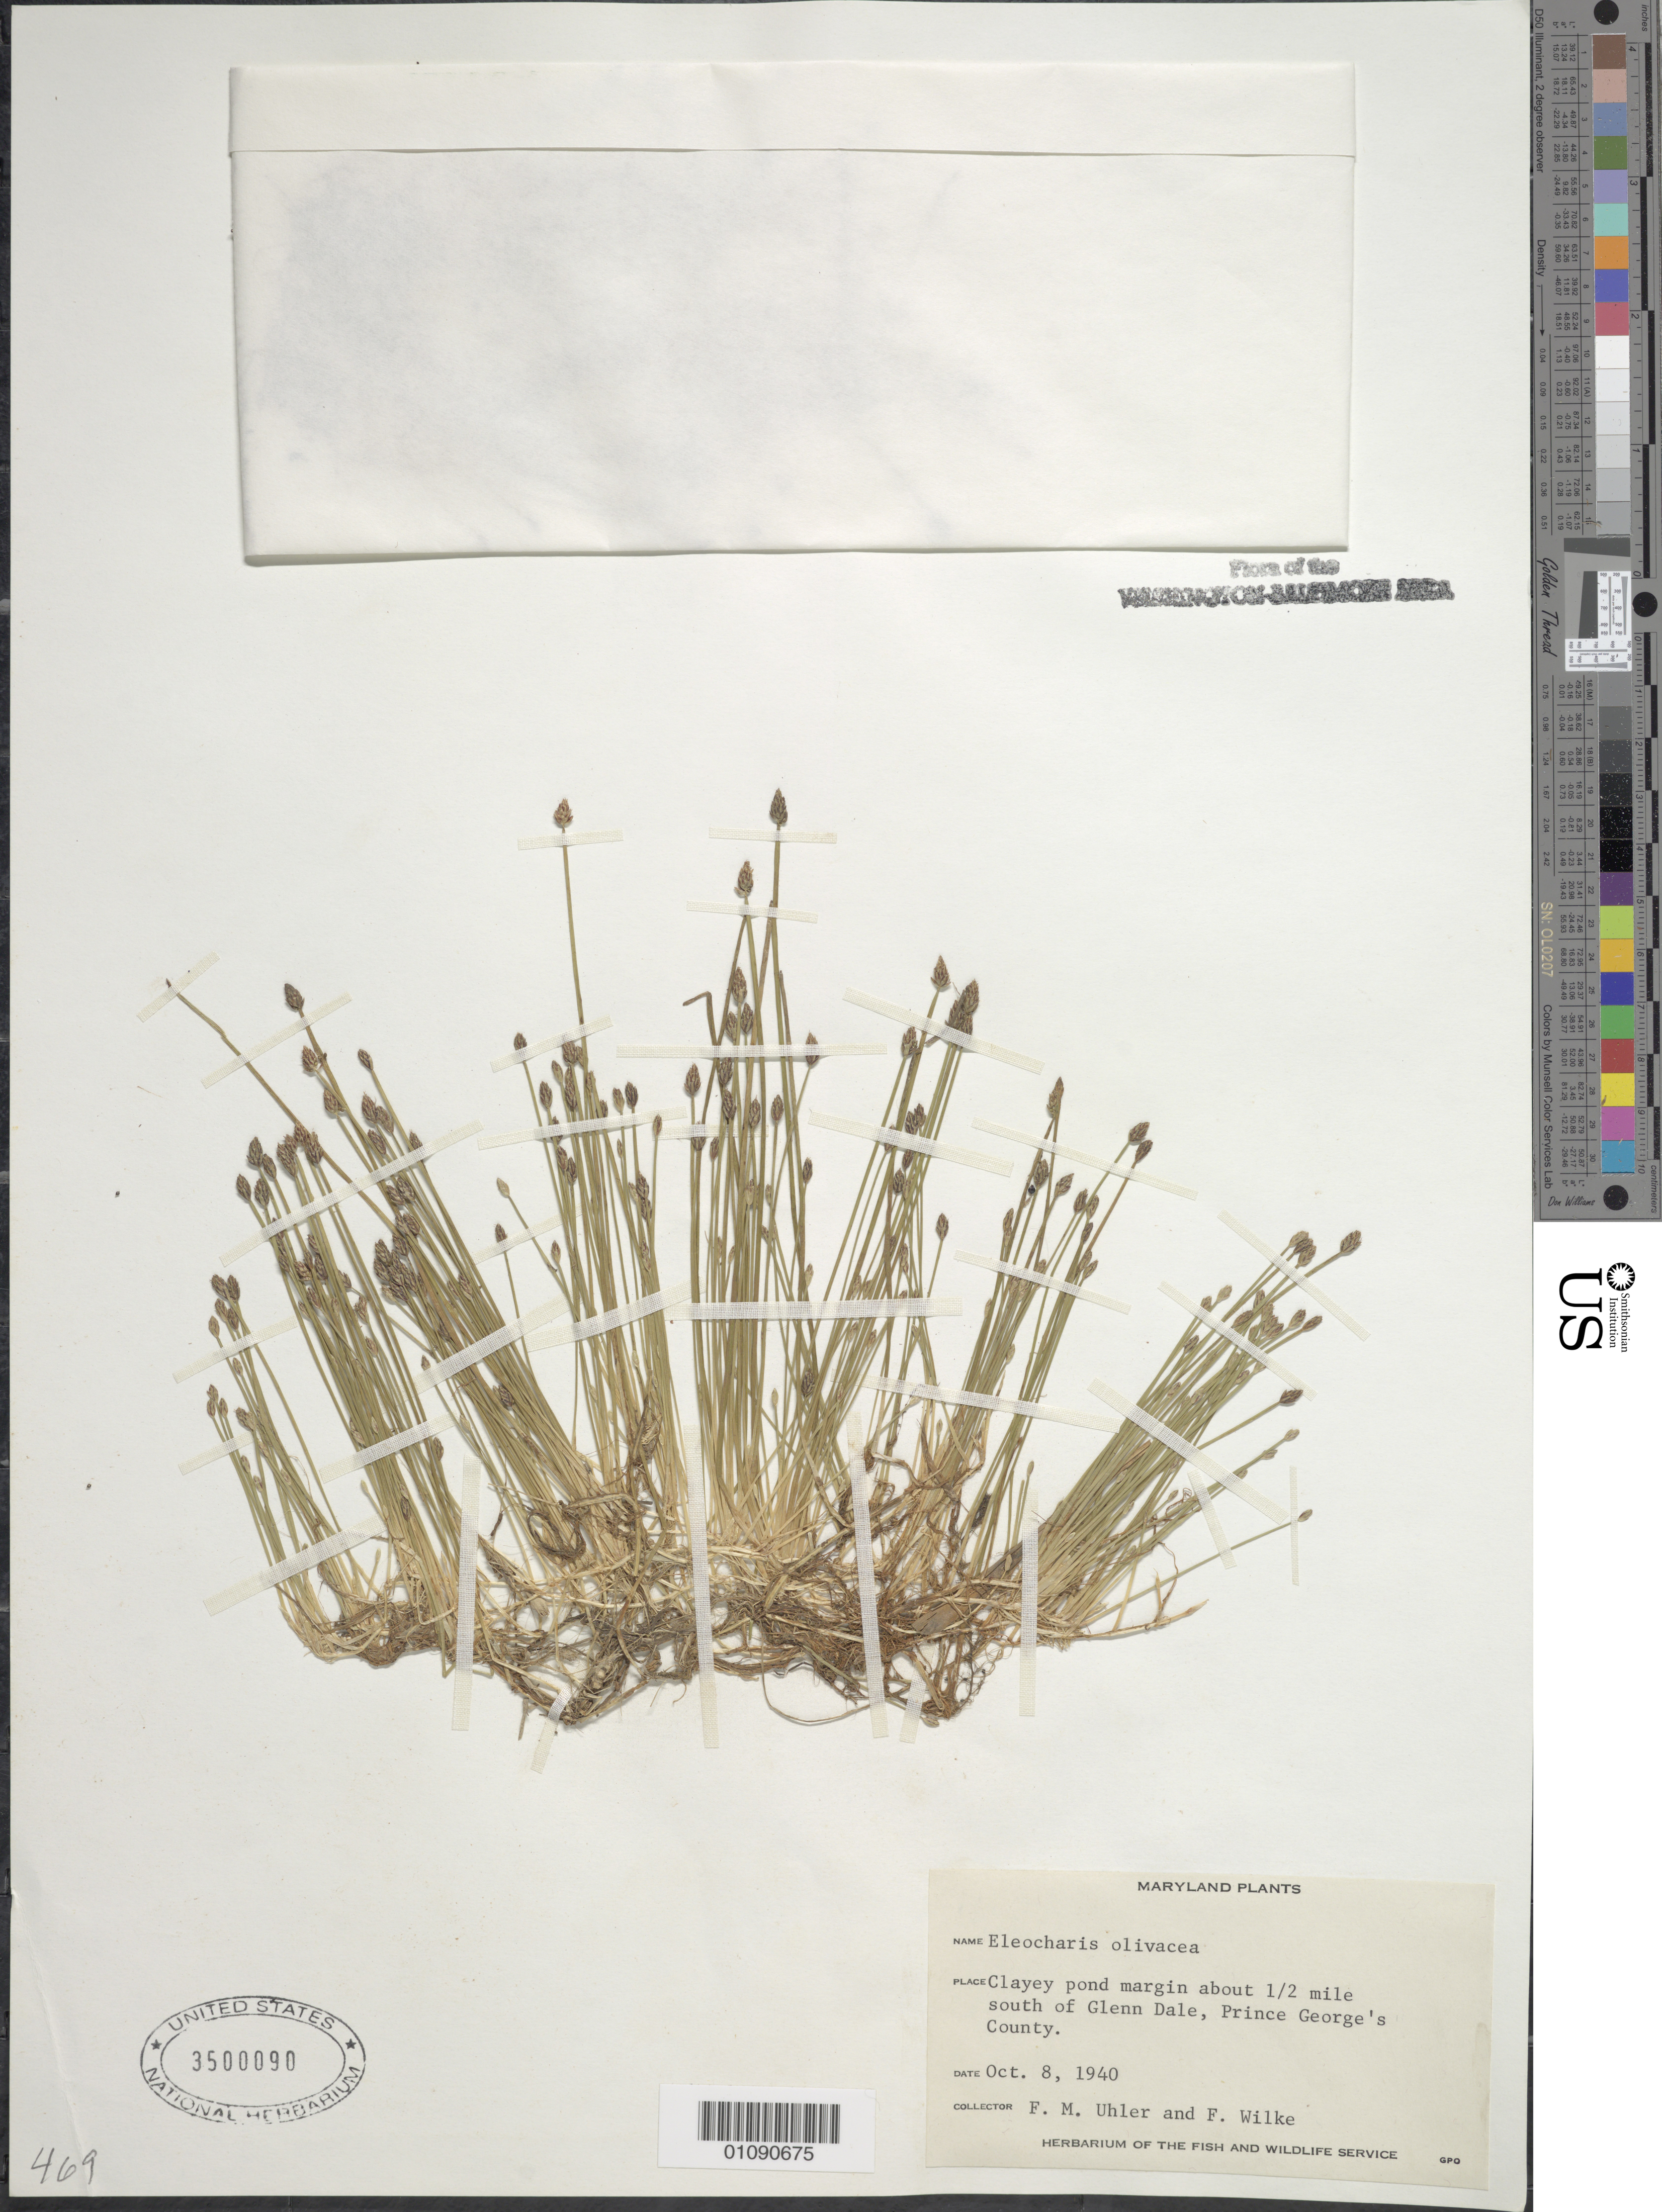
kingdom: Plantae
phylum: Tracheophyta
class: Liliopsida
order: Poales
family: Cyperaceae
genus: Eleocharis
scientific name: Eleocharis olivacea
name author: Torr.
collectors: F. M. Uhler & F. Wilke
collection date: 1940-10-08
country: United States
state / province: Maryland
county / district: Prince George's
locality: About a half mile S. of Glenndale.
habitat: Clayey pond margin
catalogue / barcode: US 3500090